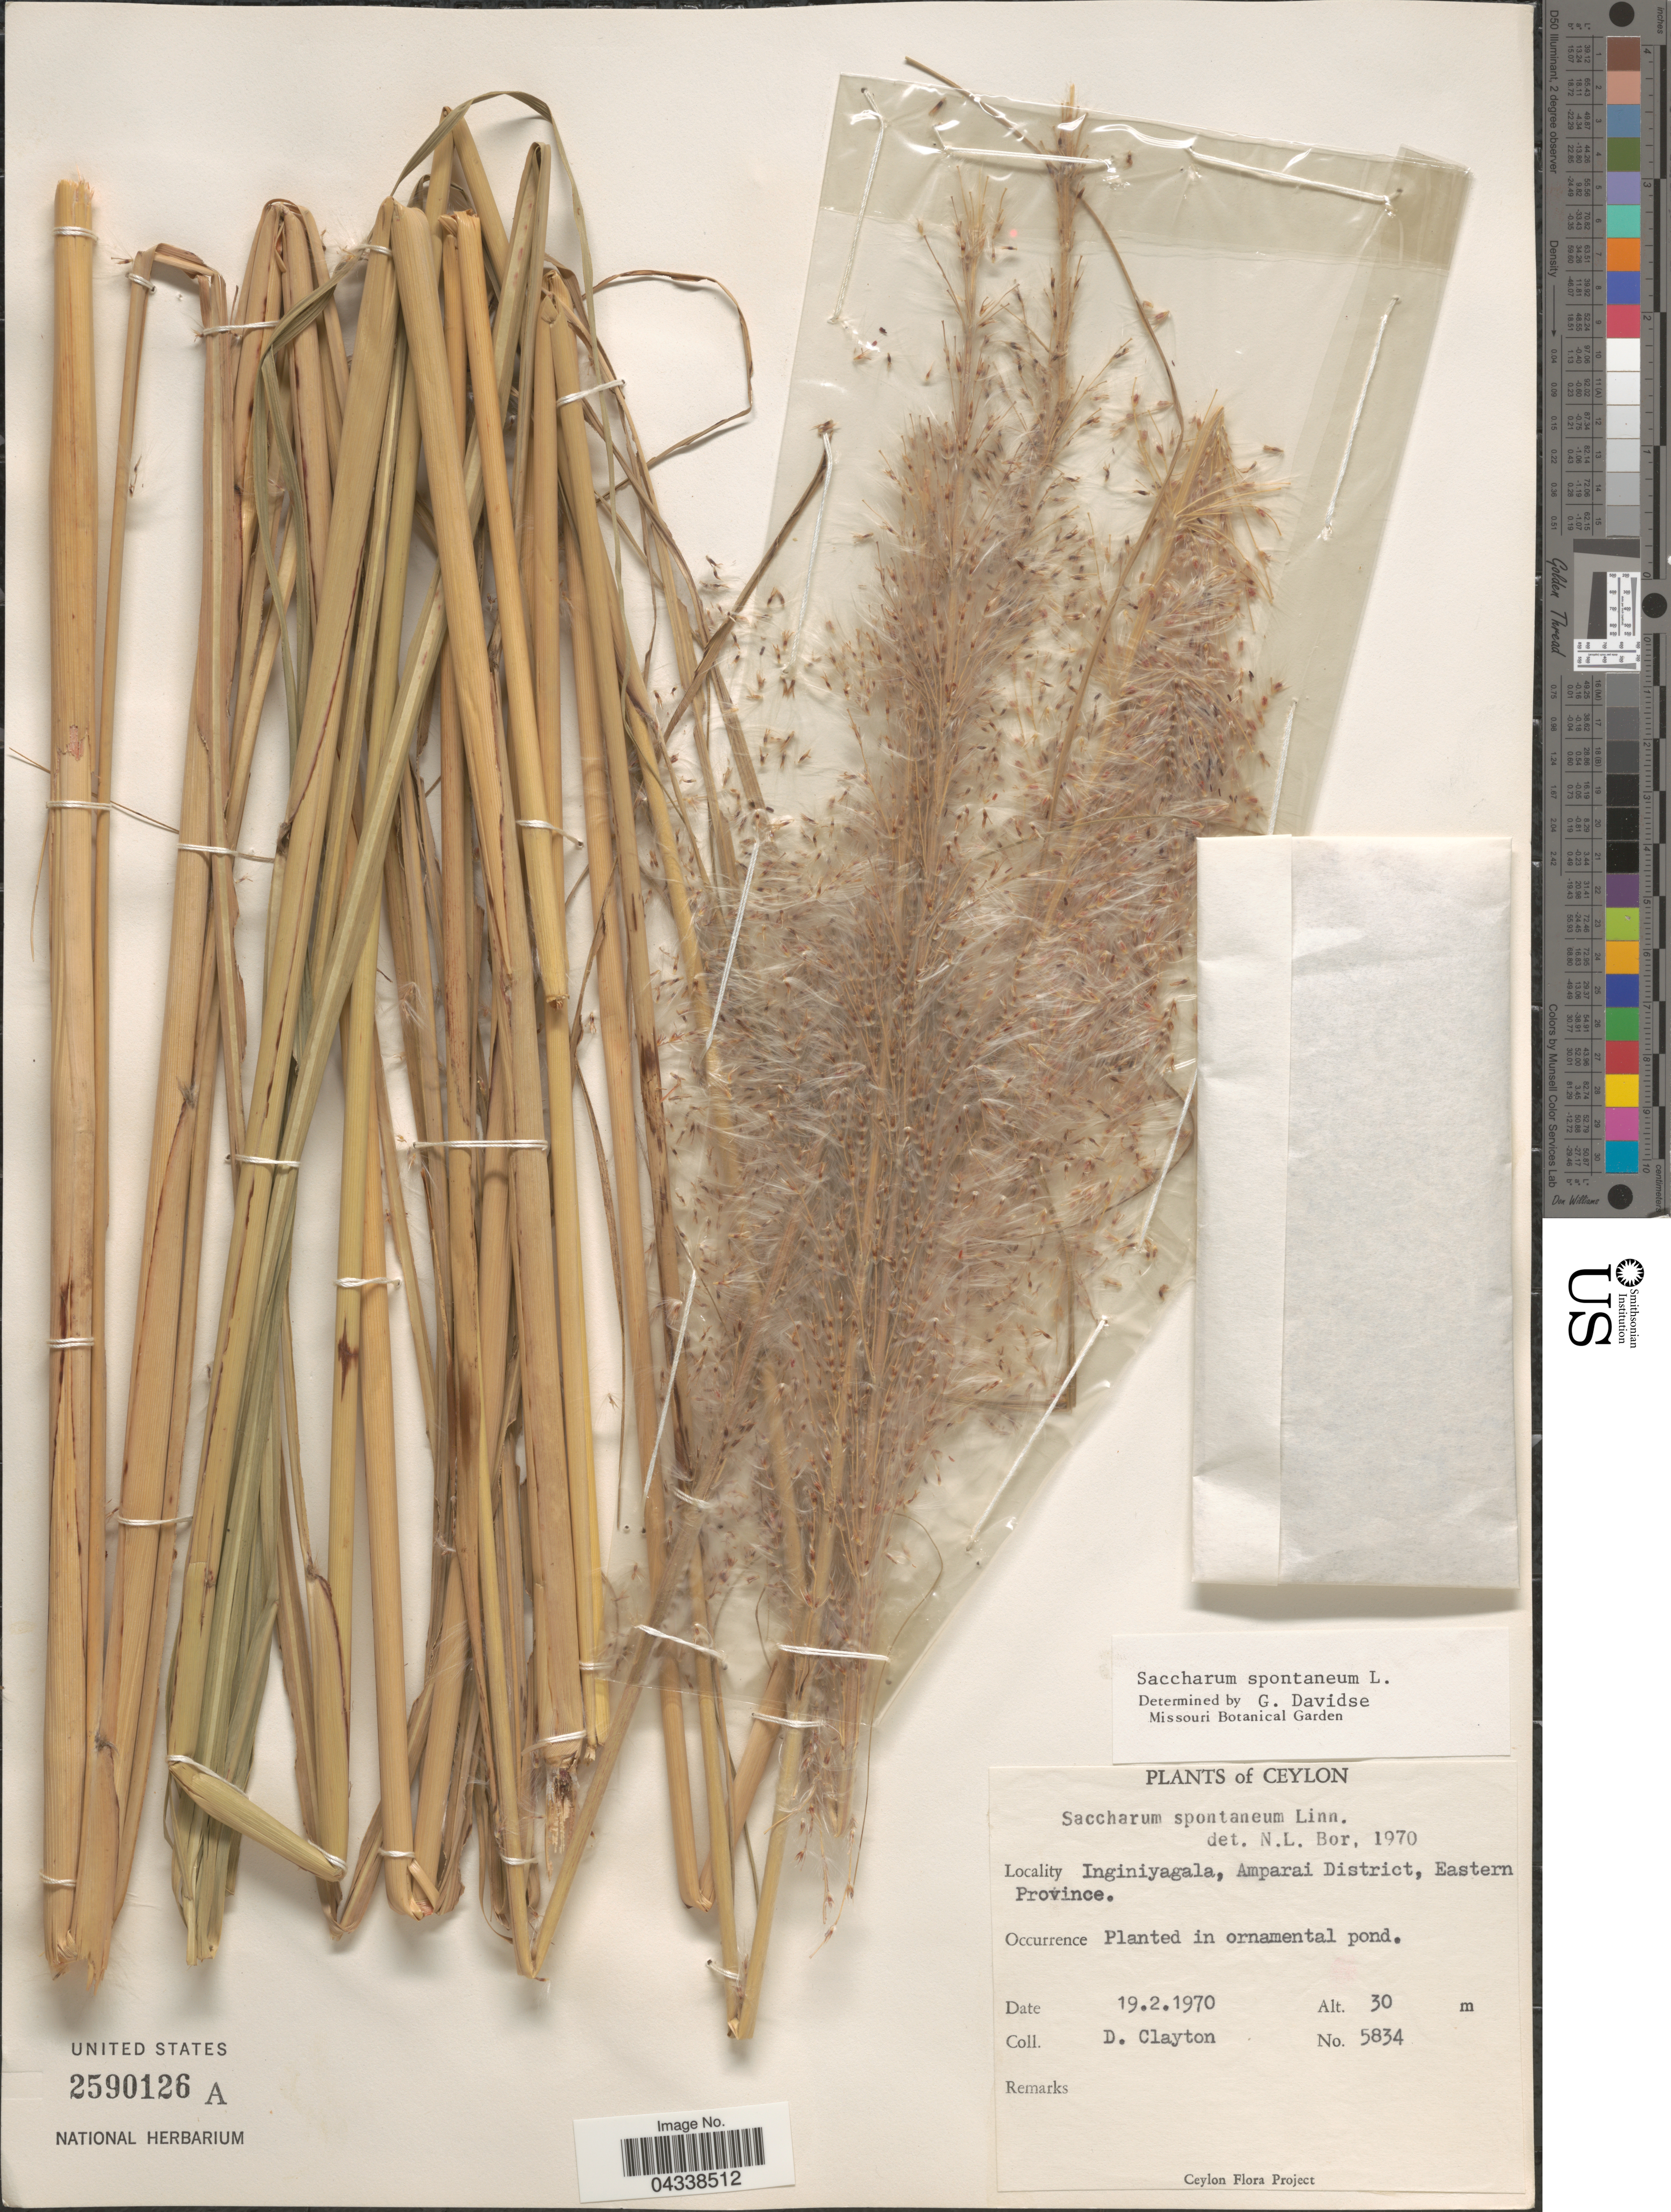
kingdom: Plantae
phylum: Tracheophyta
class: Liliopsida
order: Poales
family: Poaceae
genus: Saccharum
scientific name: Saccharum spontaneum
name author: L.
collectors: D. Clayton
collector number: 5834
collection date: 1970-02-19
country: Sri Lanka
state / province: Eastern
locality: Ceylon. Inginiyagala, Amparai District.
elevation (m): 30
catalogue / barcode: US 2590126A